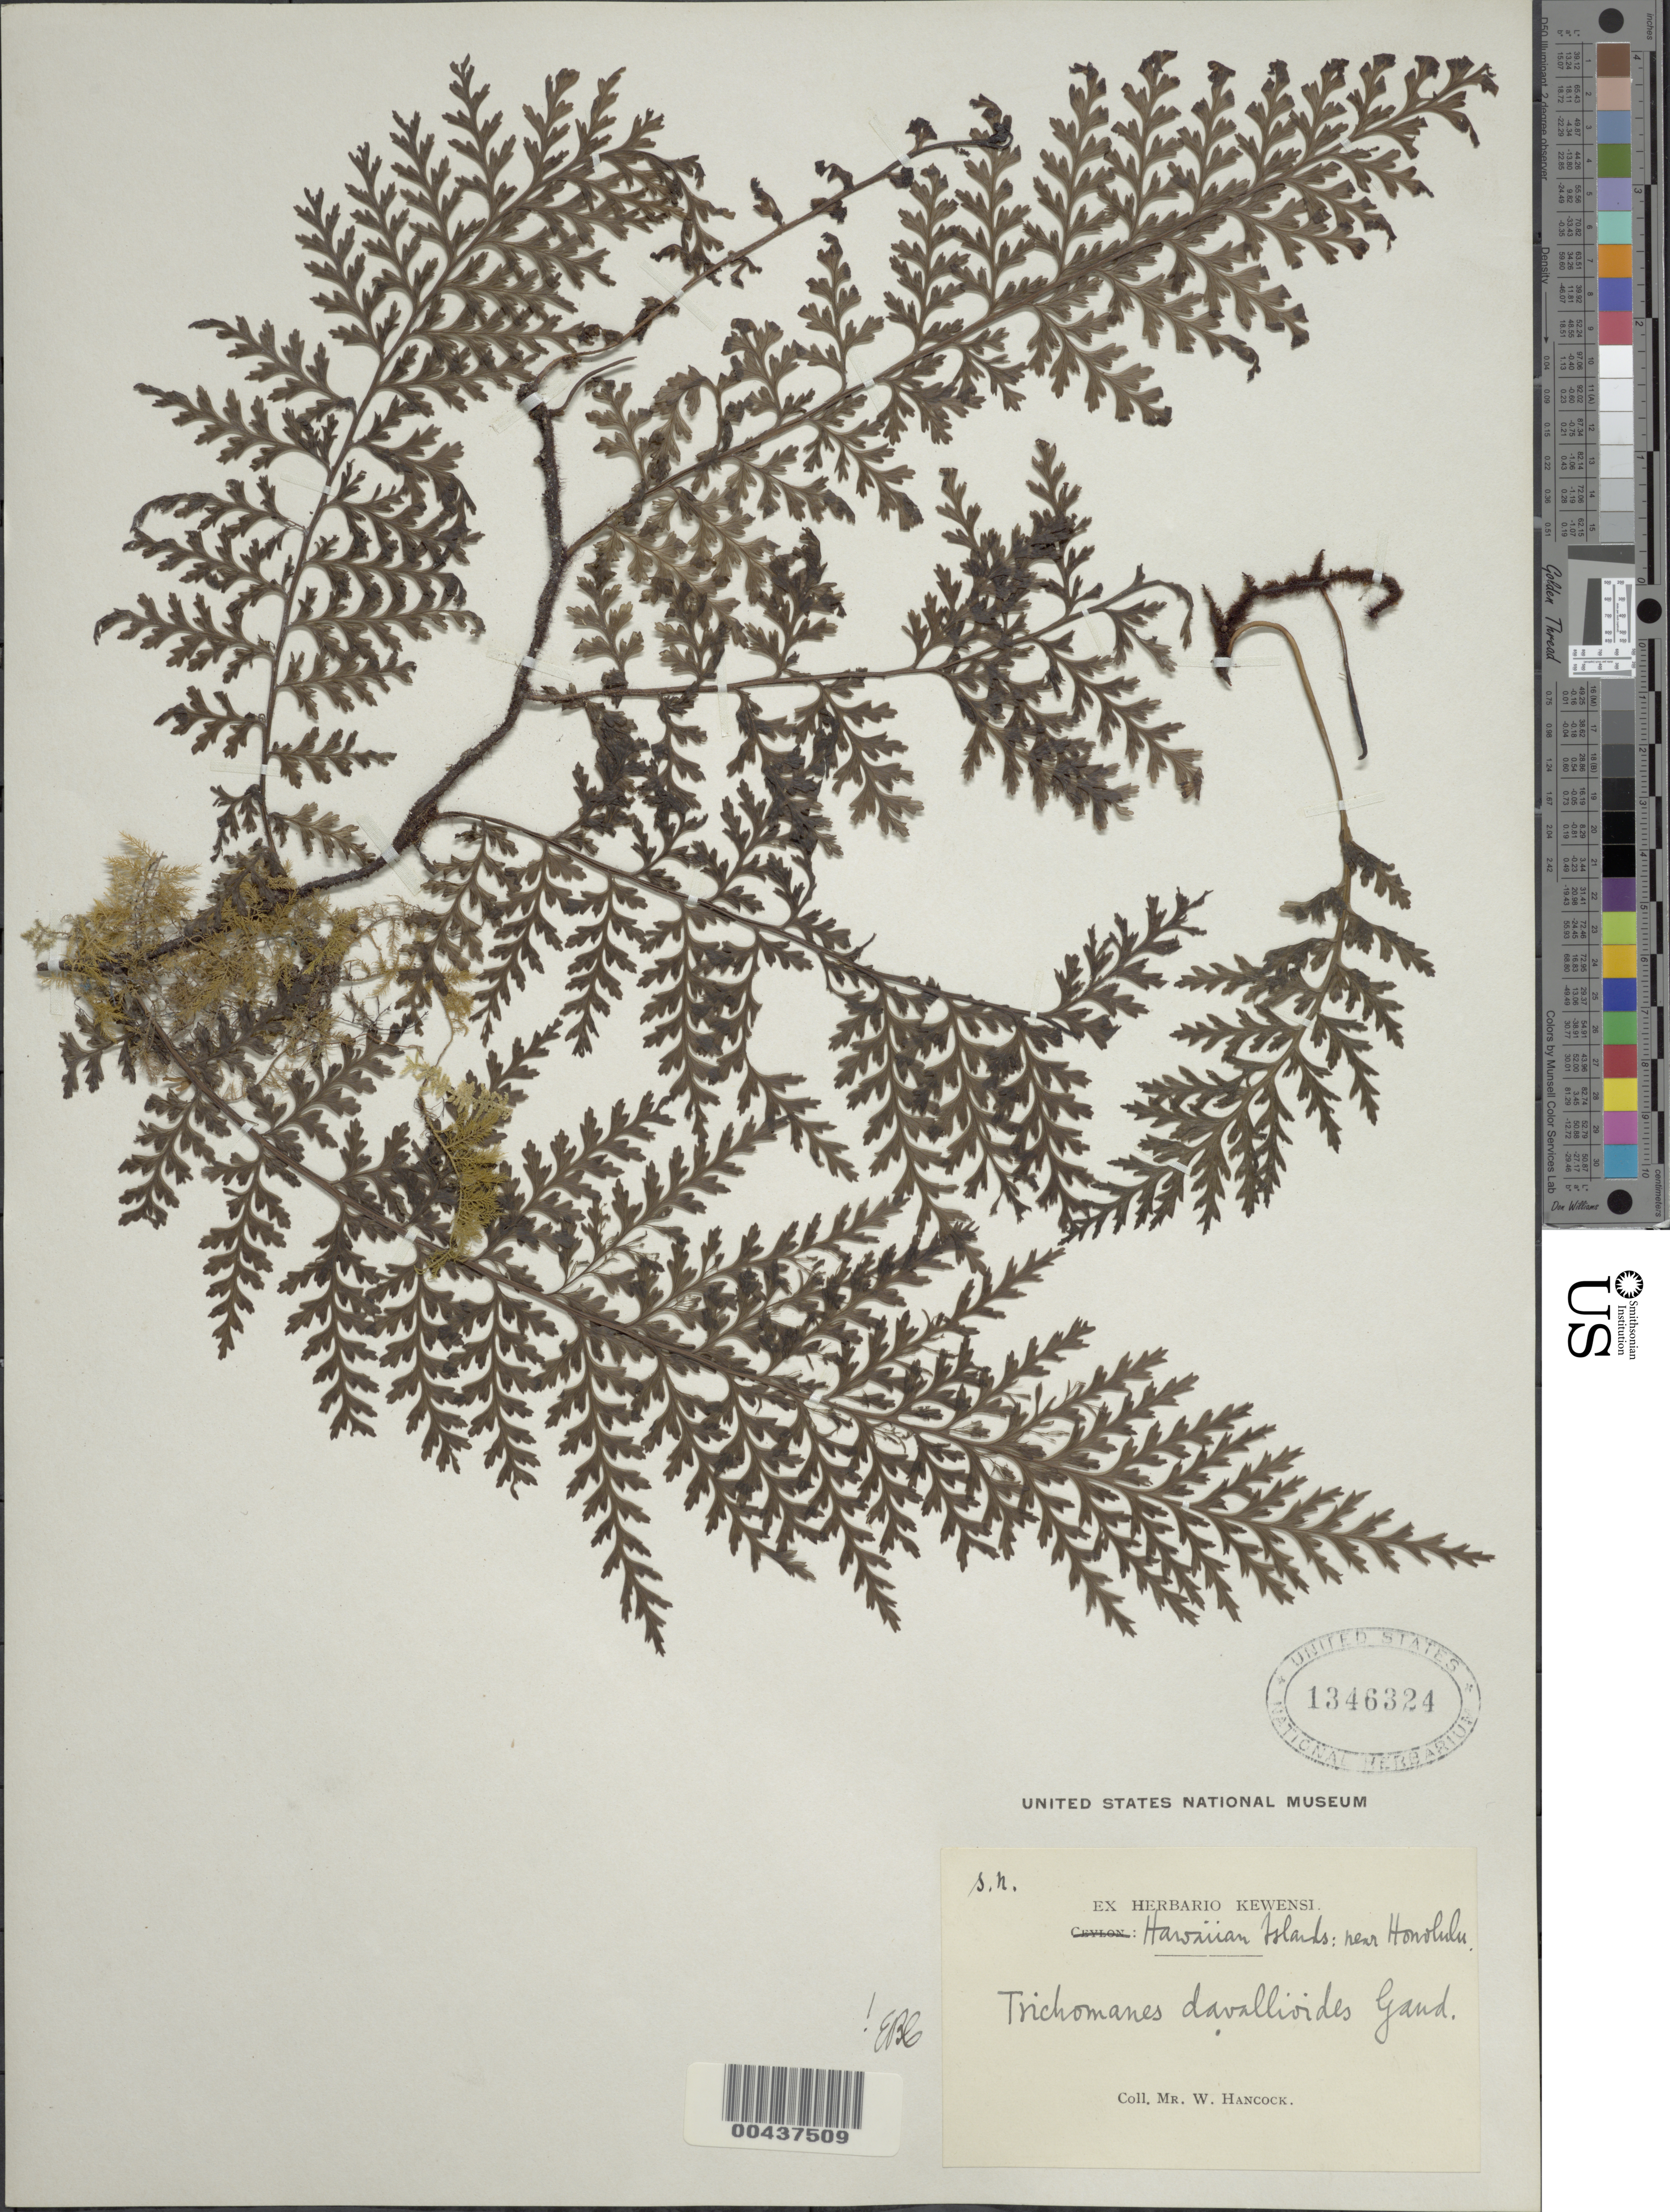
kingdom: Plantae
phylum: Tracheophyta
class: Polypodiopsida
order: Hymenophyllales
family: Hymenophyllaceae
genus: Vandenboschia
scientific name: Vandenboschia davallioides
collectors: W. Hancock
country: United States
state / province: Hawaii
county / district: Honolulu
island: Oahu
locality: Hawaiian Islands: near Honolulu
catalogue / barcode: US 1346324